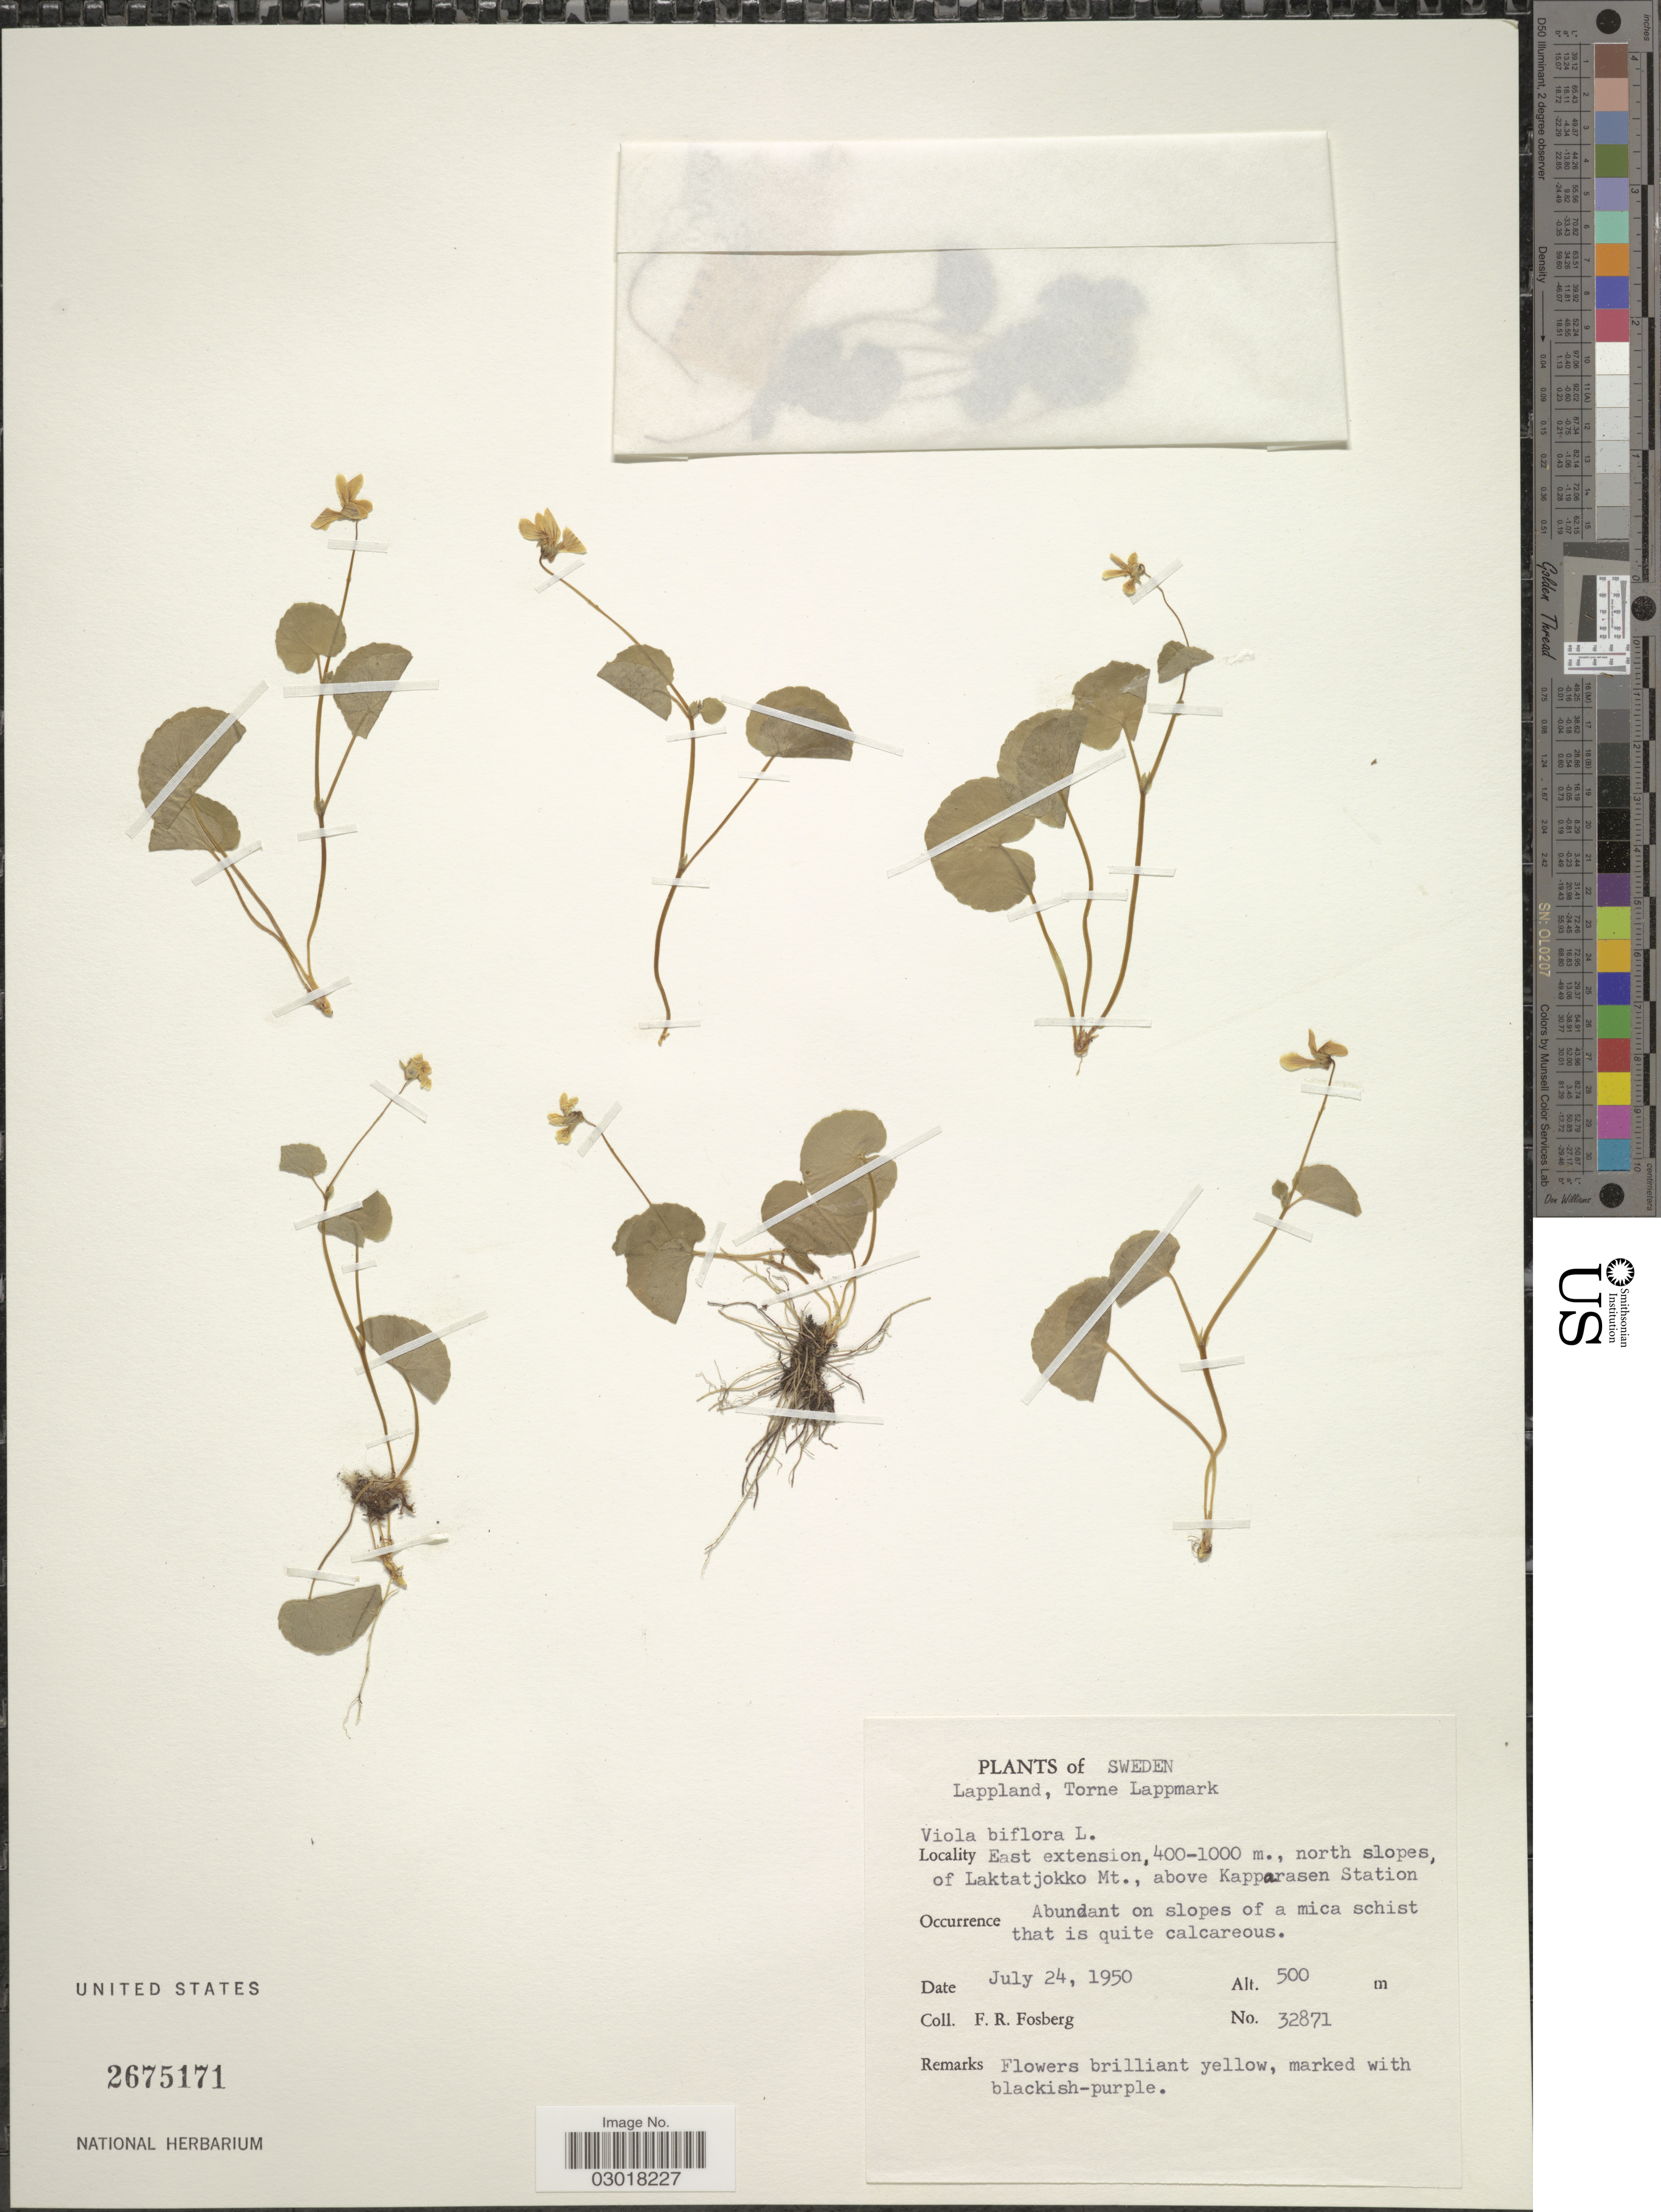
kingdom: Plantae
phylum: Tracheophyta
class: Magnoliopsida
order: Malpighiales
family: Violaceae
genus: Viola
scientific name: Viola biflora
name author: L.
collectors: F. R. Fosberg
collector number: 32871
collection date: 1950-07-24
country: Sweden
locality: Lappland, Torne Lappmark. east extension, 400-1000 m., north slopes, of Laktatjokko Mt., above Kapparasen Station.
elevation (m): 500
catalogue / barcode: US 2675171